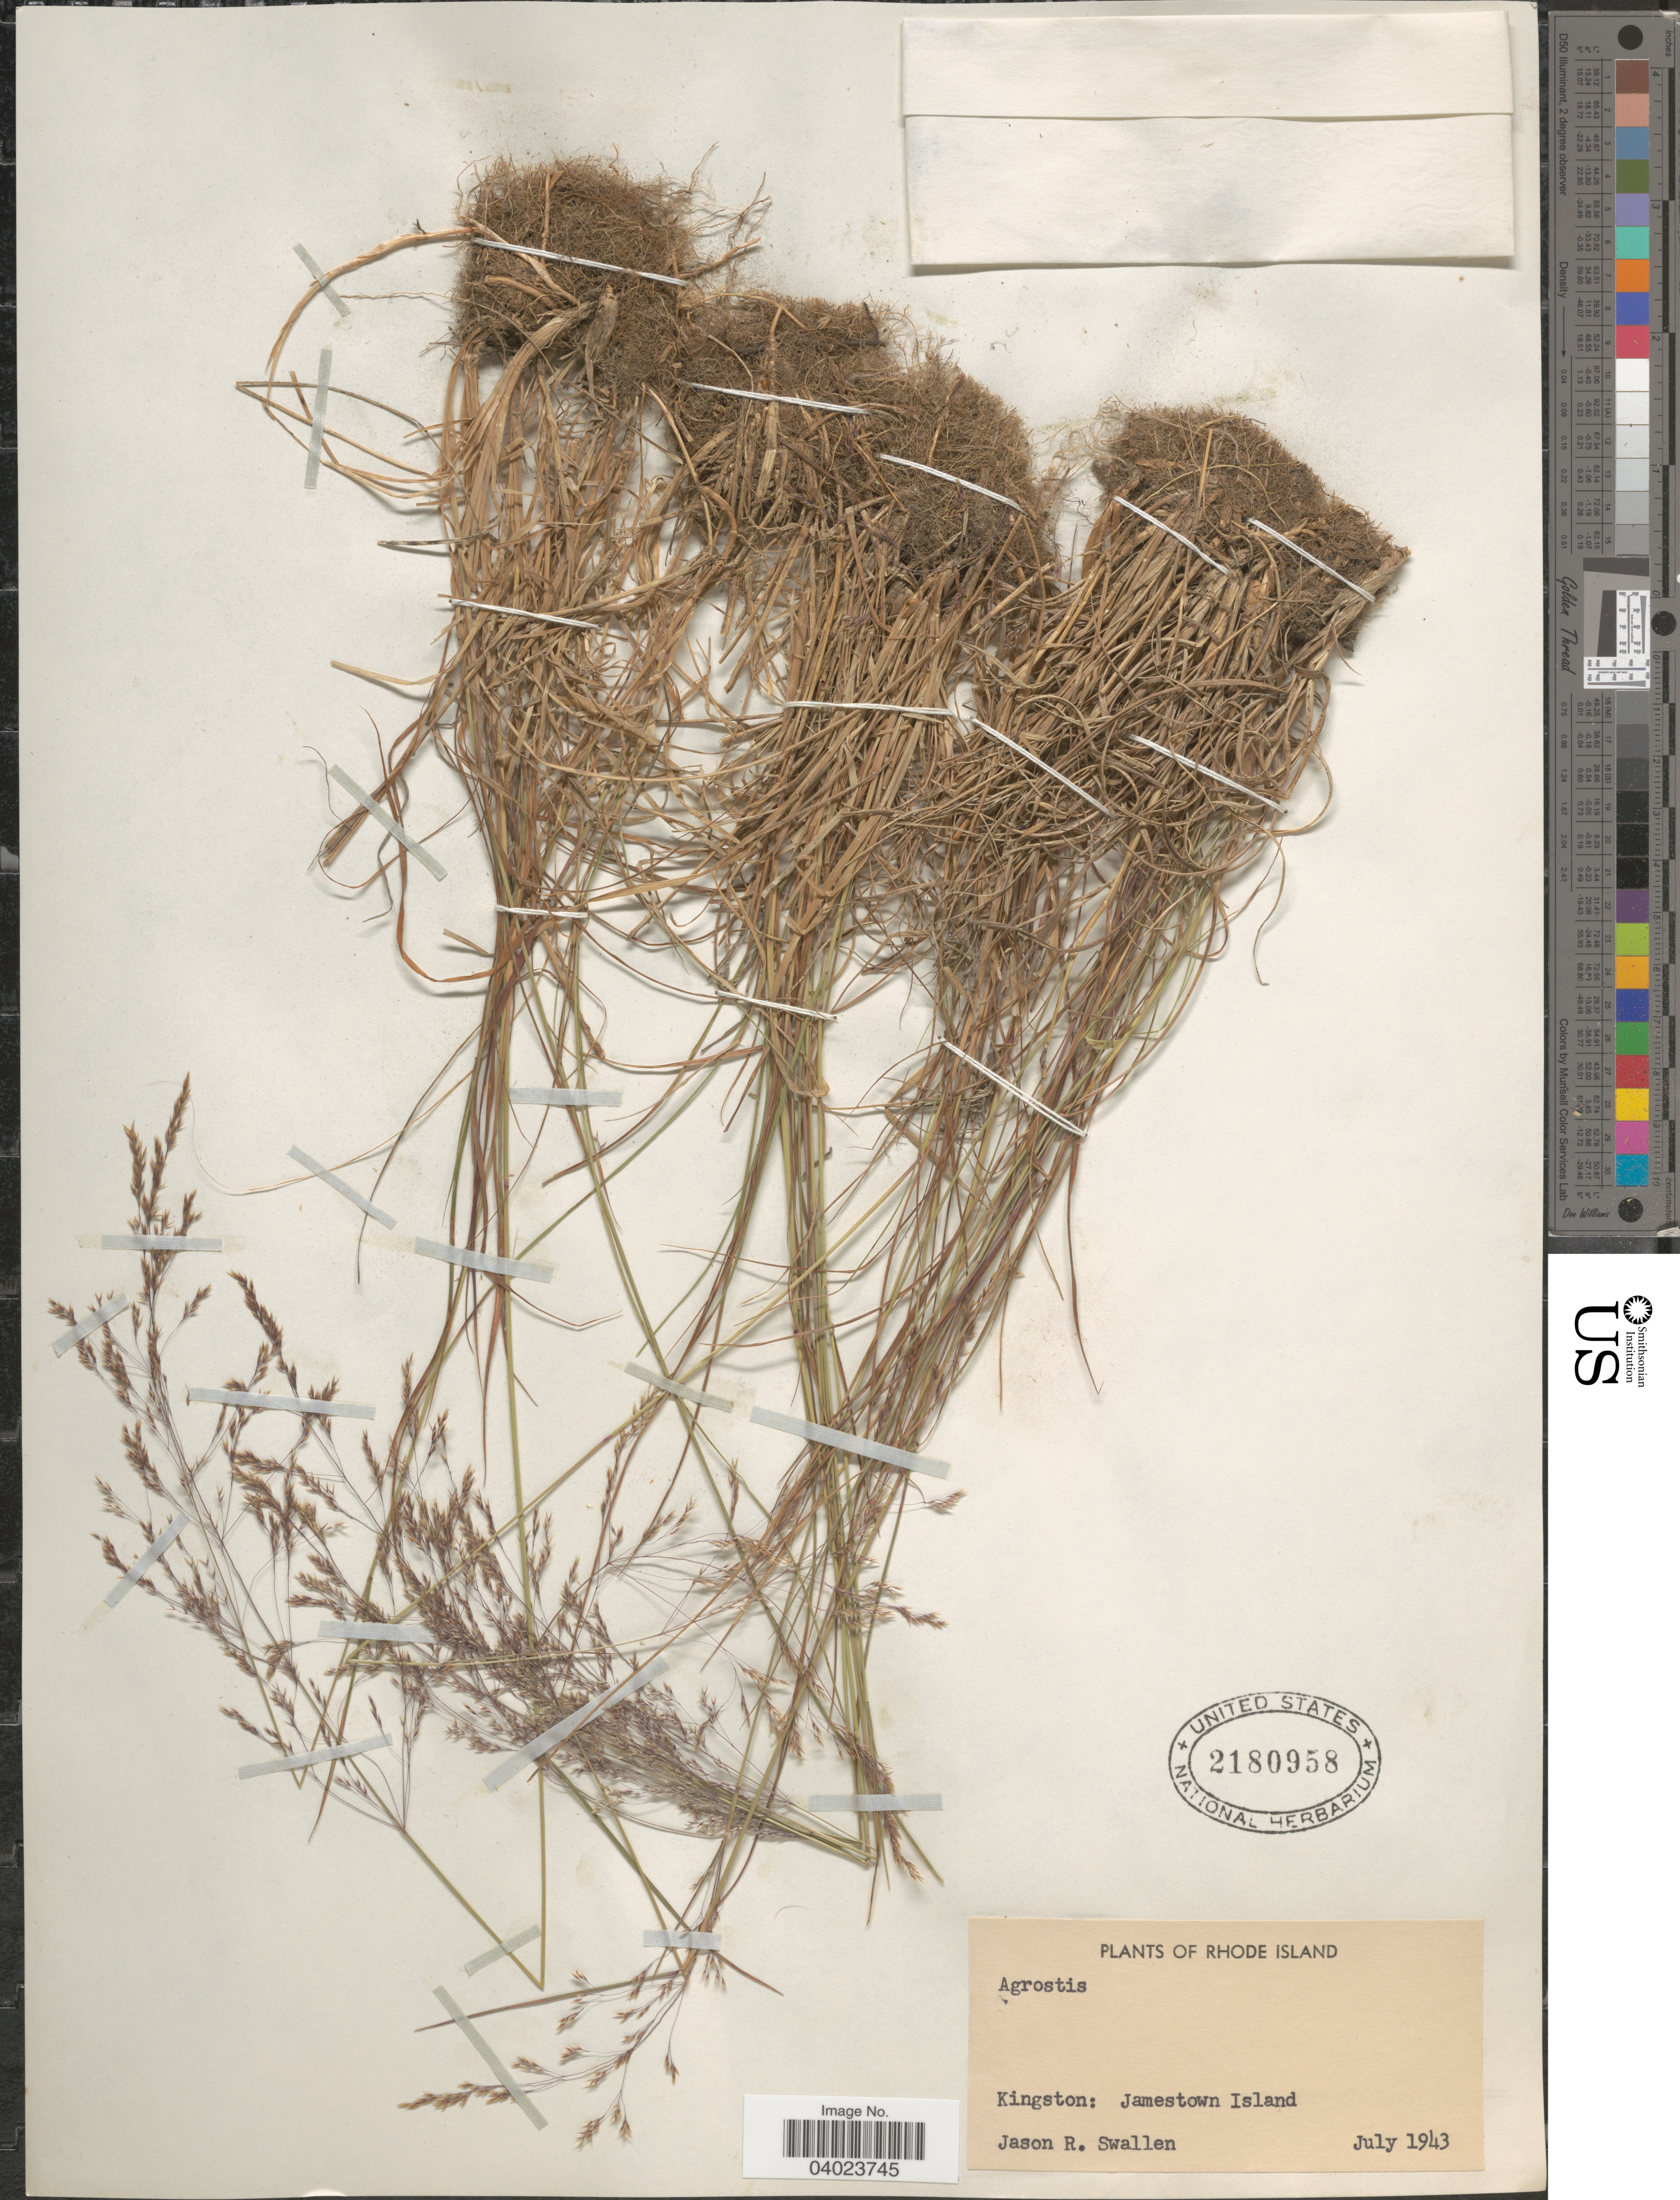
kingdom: Plantae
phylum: Tracheophyta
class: Liliopsida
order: Poales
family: Poaceae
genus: Agrostis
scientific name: Agrostis sp.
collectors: J. R. Swallen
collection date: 1943-07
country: United States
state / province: Rhode Island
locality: Kingston: Jamestown Island.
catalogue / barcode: US 2180958